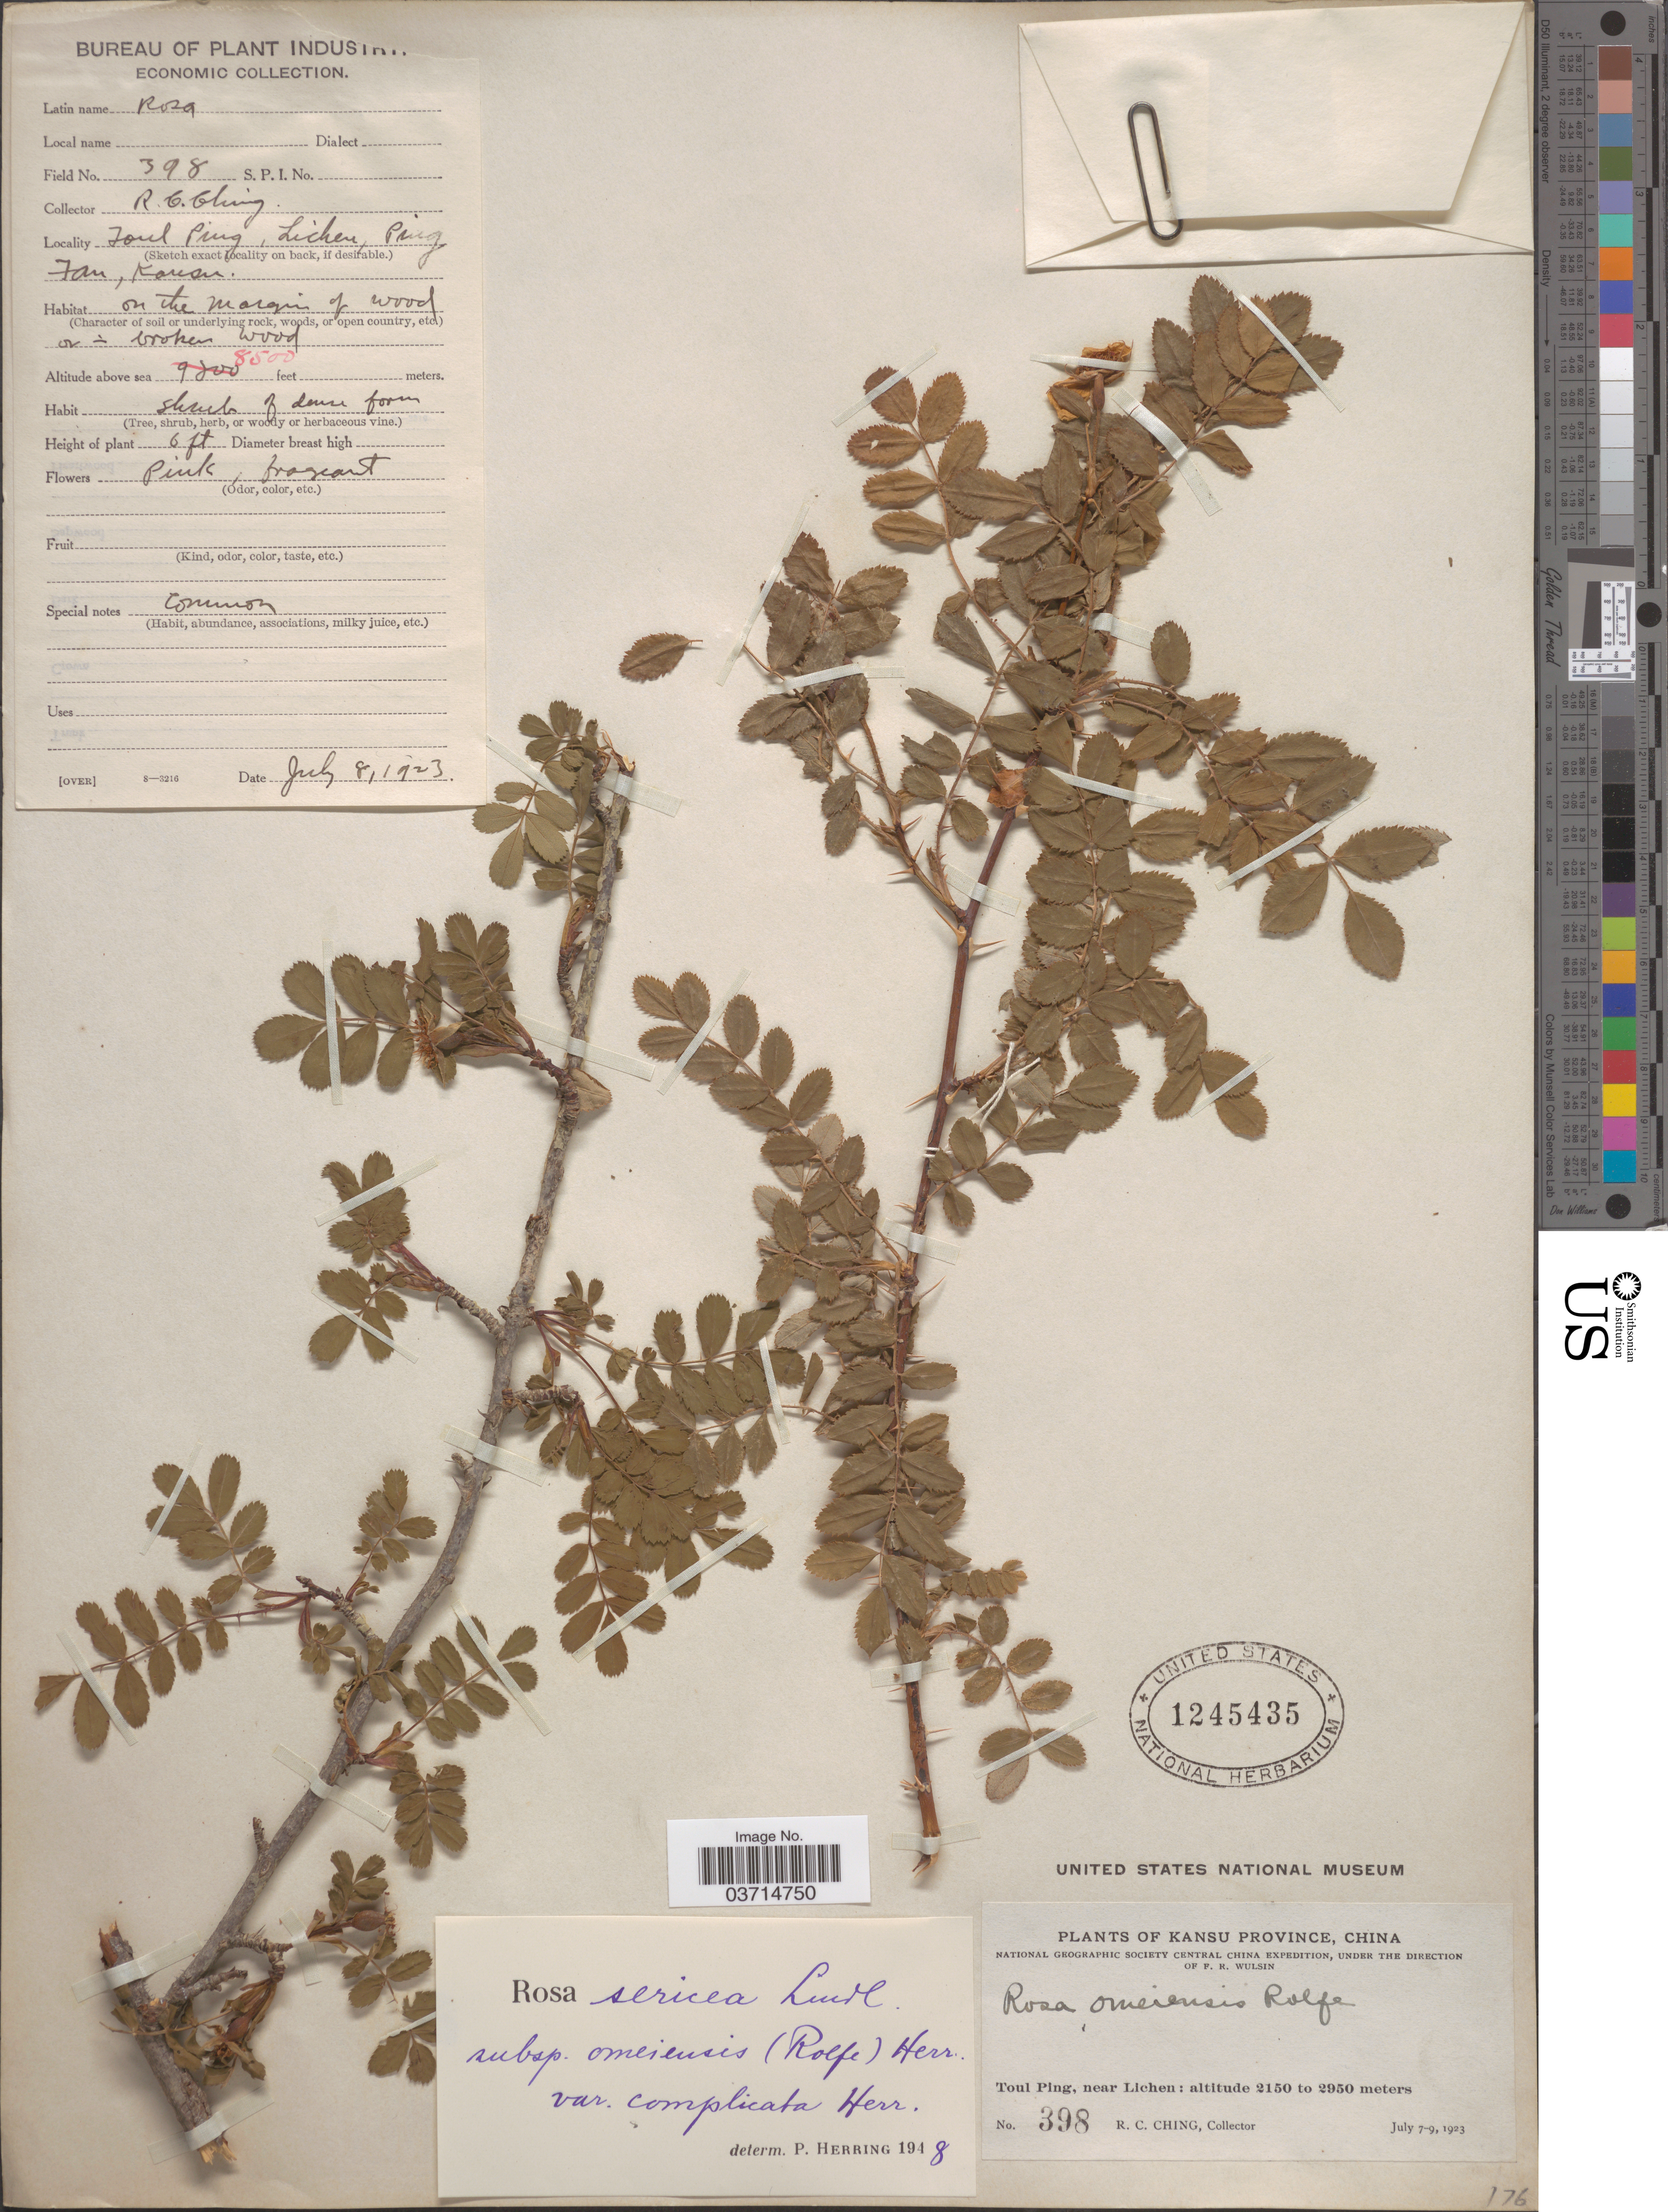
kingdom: Plantae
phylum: Tracheophyta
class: Magnoliopsida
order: Rosales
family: Rosaceae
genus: Rosa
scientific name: Rosa omeiensis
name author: Rolfe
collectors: R. C. Ching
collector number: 398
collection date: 1923-07-08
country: China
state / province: Gansu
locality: Kansu Province. Toul Ping, near Lichen, Ping Fan.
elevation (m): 2591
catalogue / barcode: US 1245435